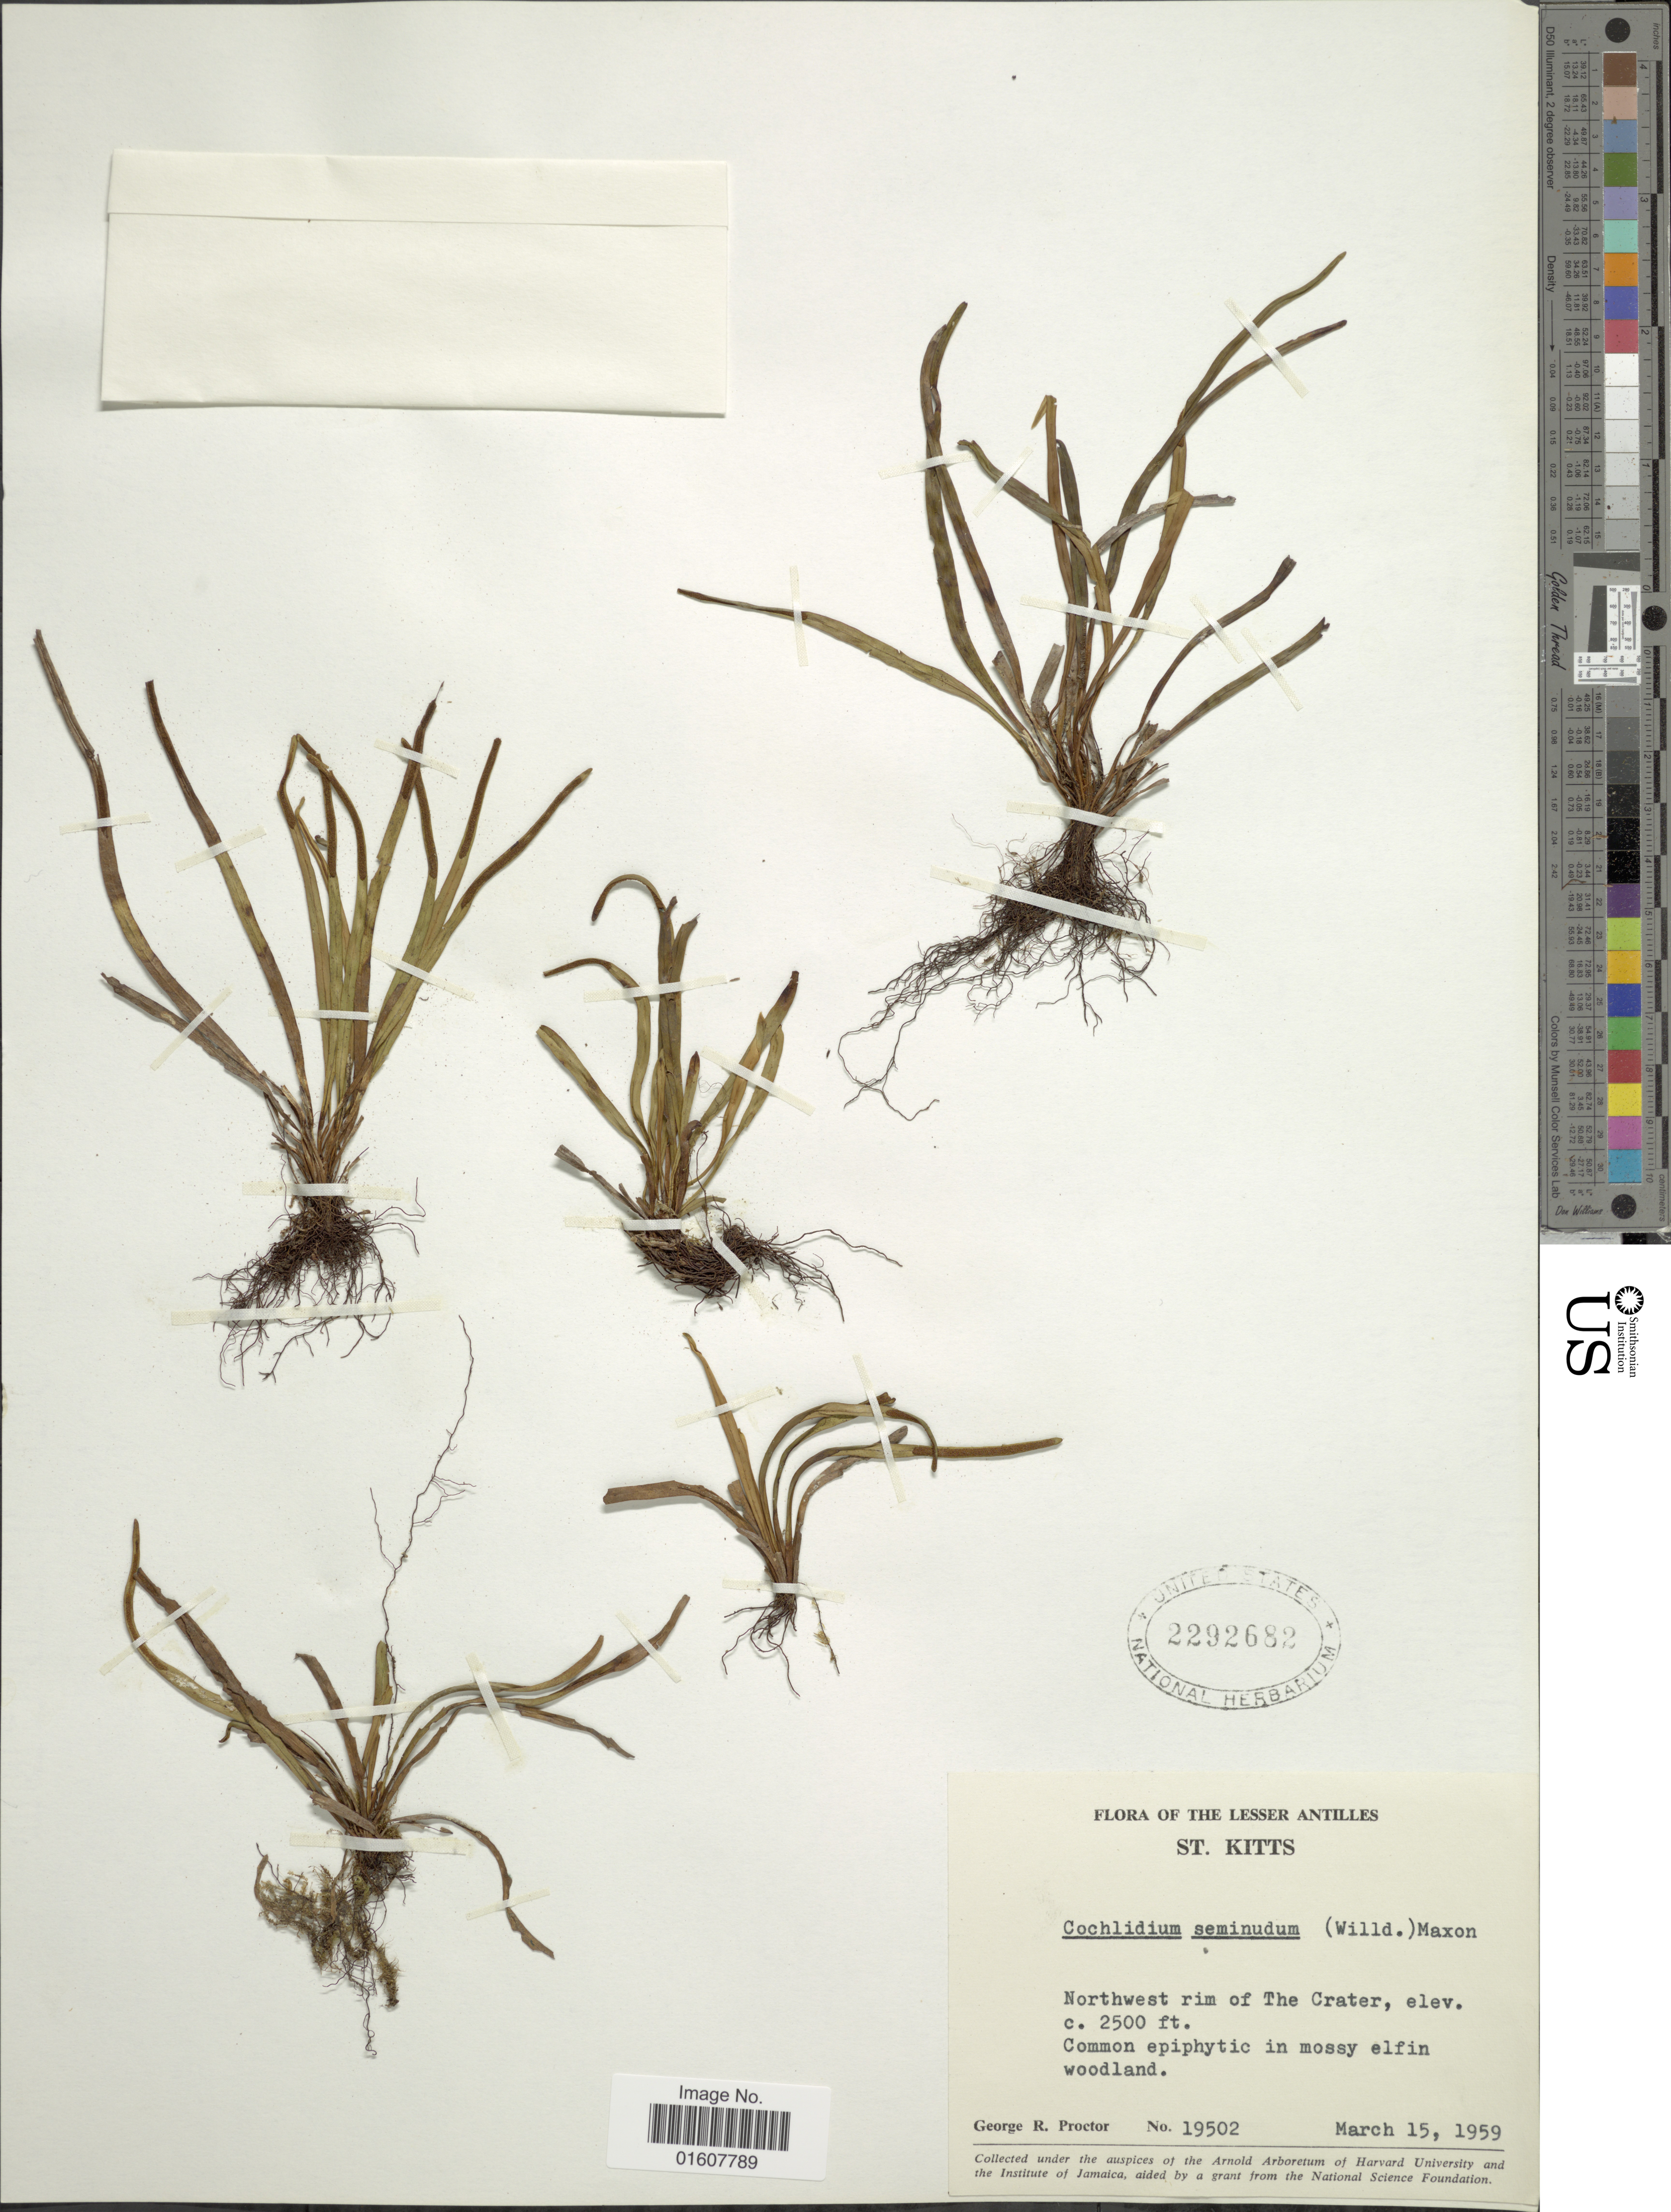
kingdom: Plantae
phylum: Tracheophyta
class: Polypodiopsida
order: Polypodiales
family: Polypodiaceae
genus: Cochlidium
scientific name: Cochlidium seminudum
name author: (Willd.) Maxon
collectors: G. R. Proctor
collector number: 19502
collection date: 1959-03-15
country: St. Christopher-Nevis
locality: The Lesser Antilles, St. Kitts, Northwest rim of The Crater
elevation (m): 762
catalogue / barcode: US 2292682